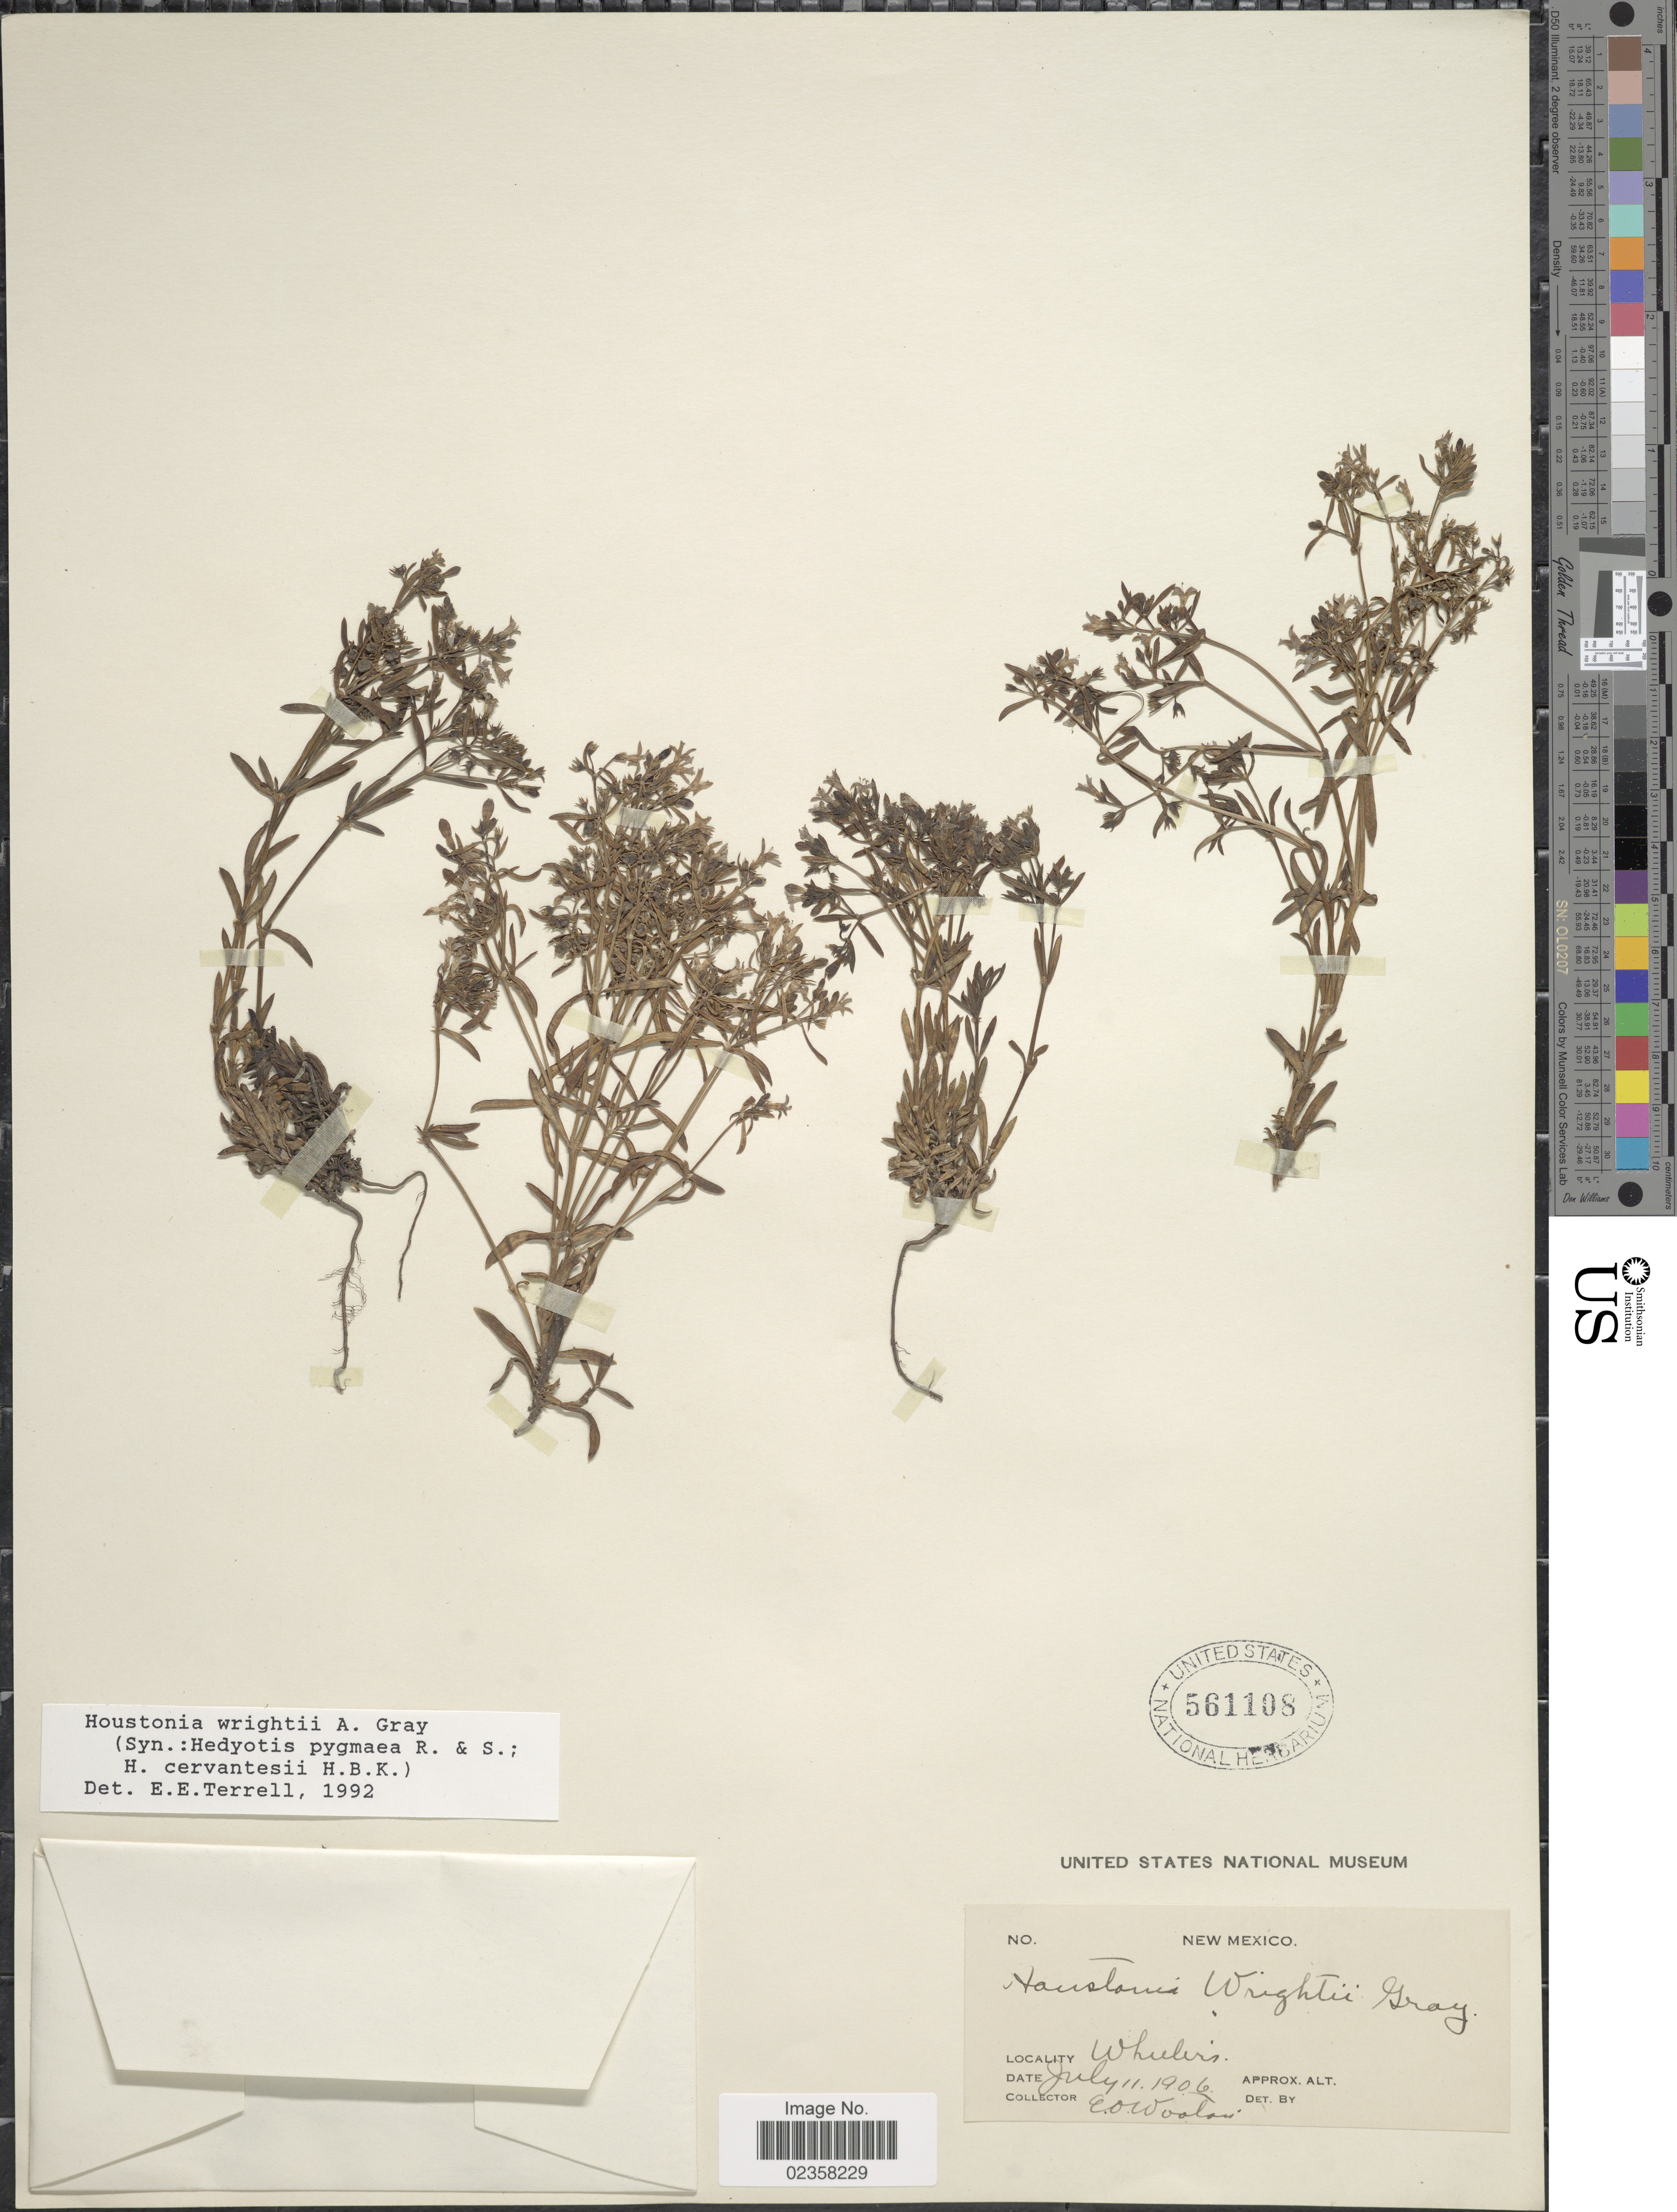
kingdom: Plantae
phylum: Tracheophyta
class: Magnoliopsida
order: Gentianales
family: Rubiaceae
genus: Houstonia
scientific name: Houstonia wrightii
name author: (A. Gray) A. Gray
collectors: E. O. Wooton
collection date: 1906-07-11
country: United States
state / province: New Mexico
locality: Wheelers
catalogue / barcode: US 561108